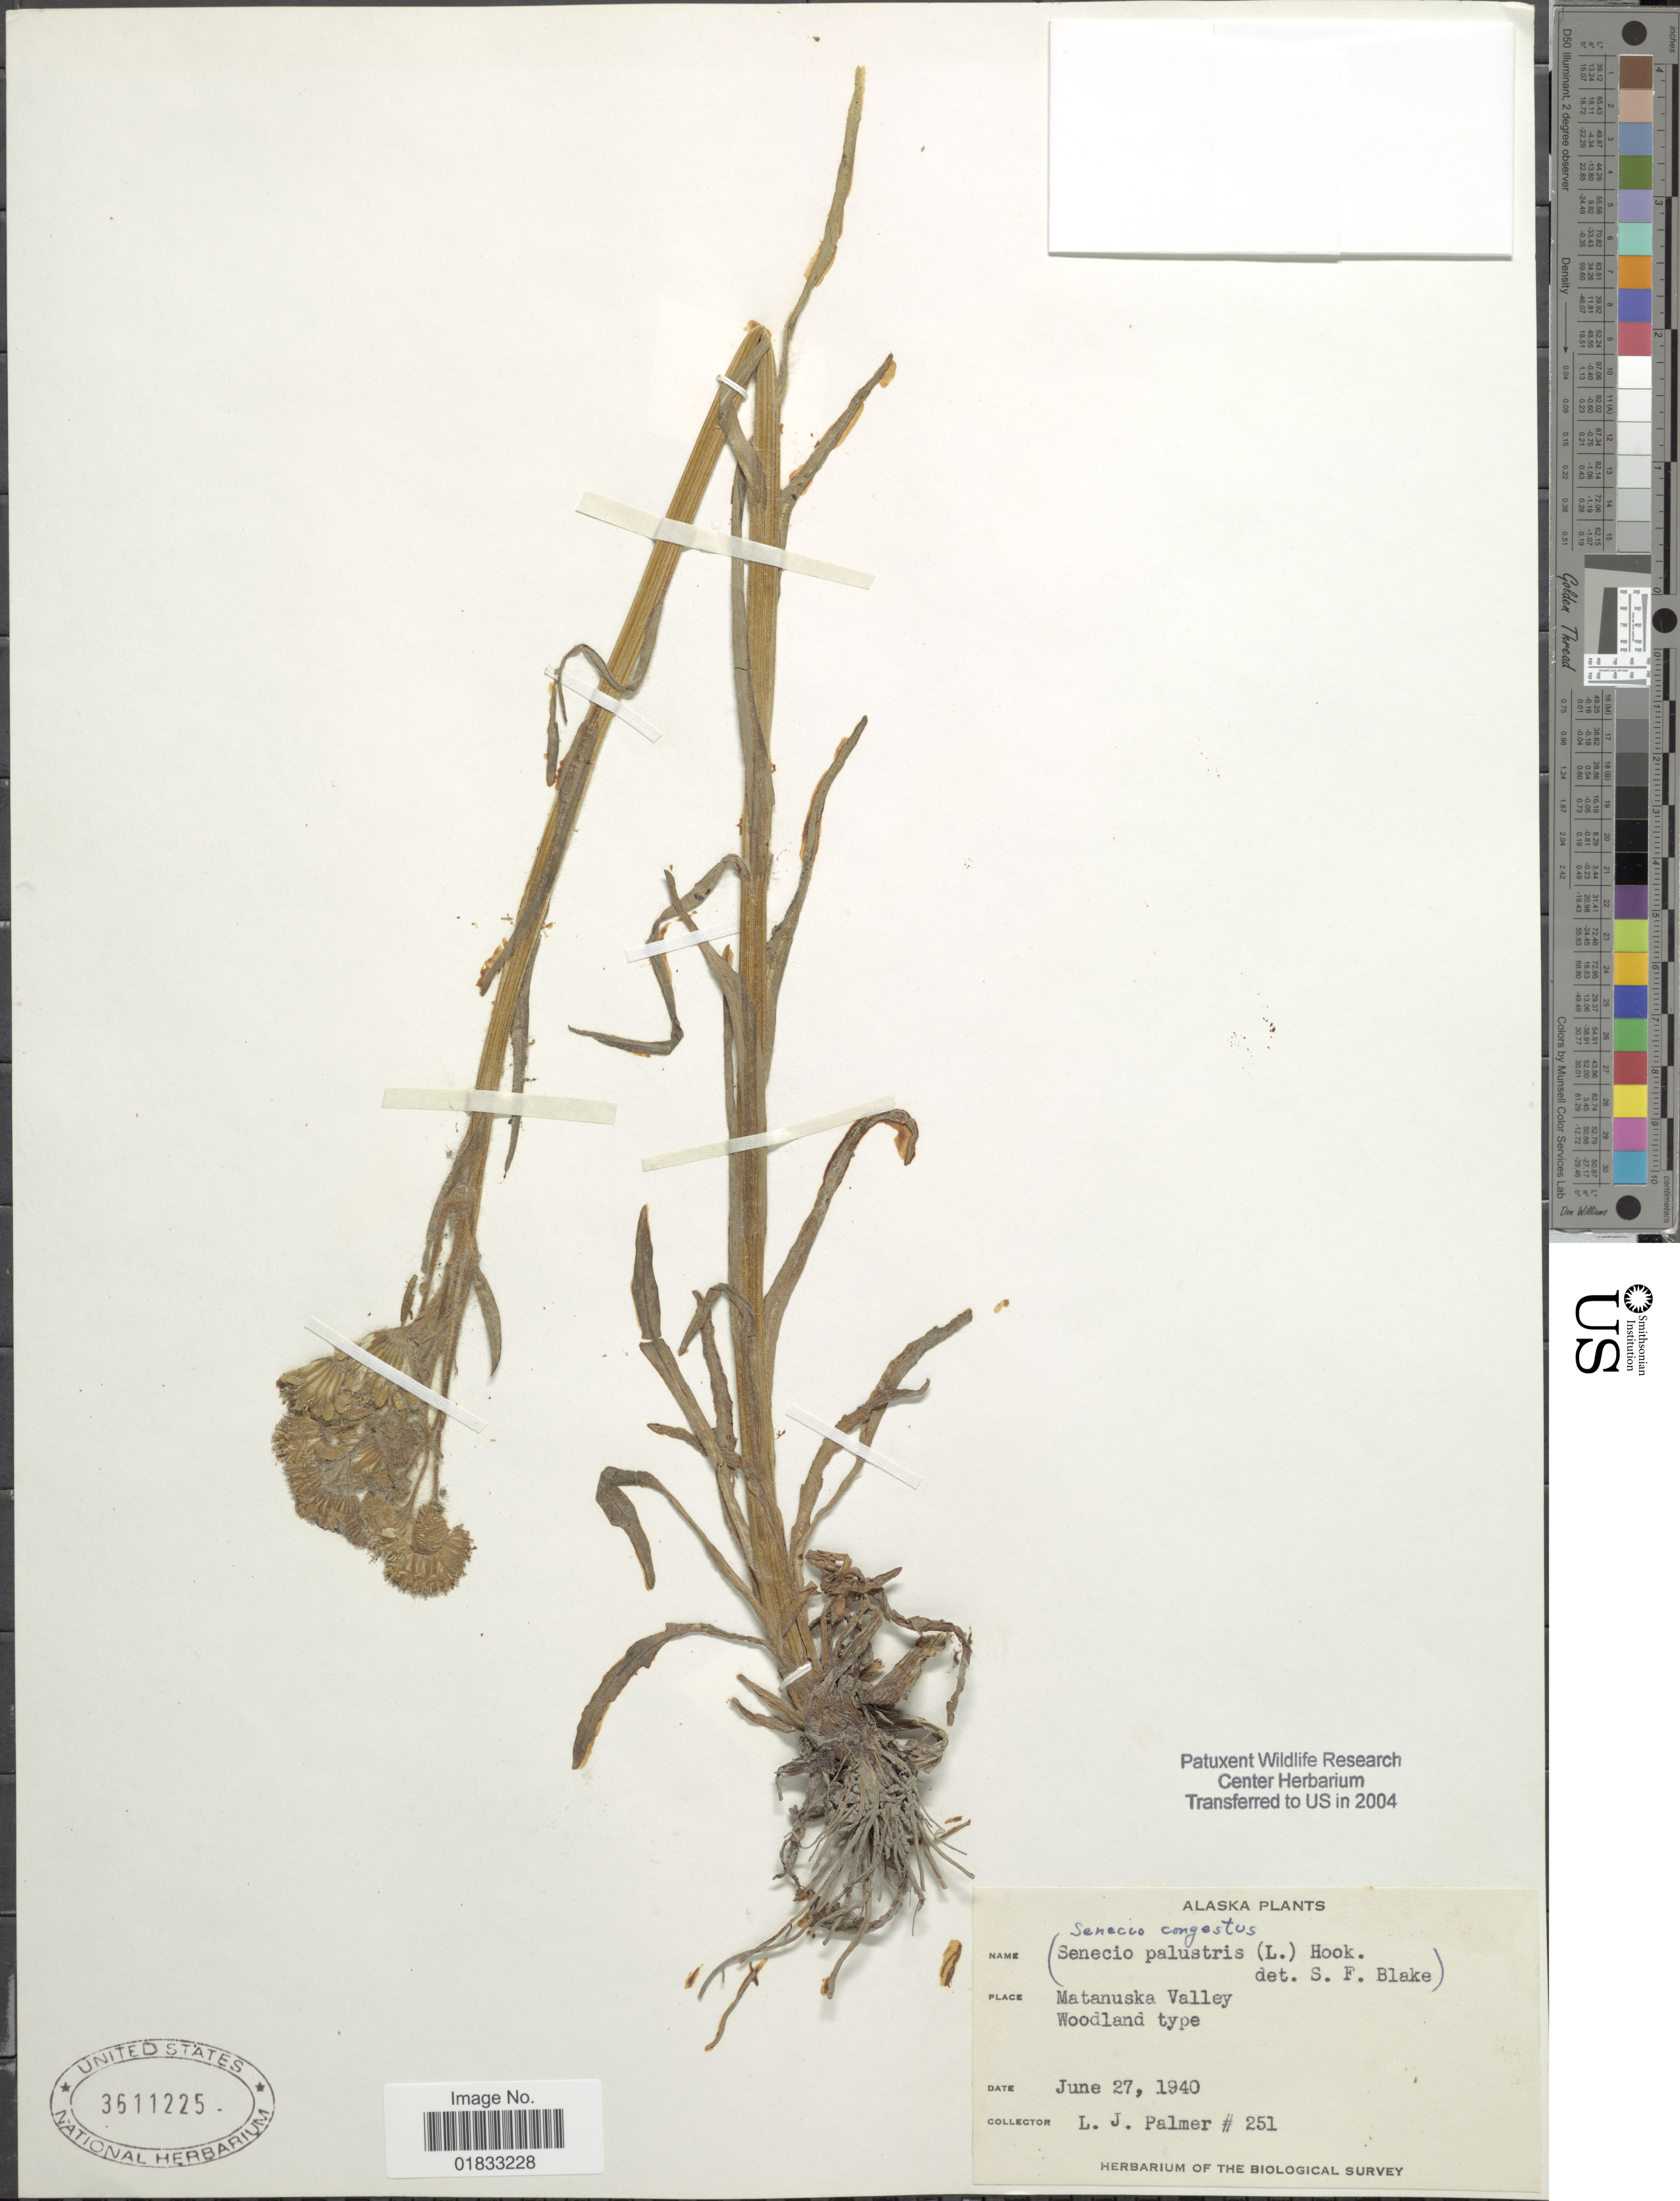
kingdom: Plantae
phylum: Tracheophyta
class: Magnoliopsida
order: Asterales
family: Asteraceae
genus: Tephroseris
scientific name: Tephroseris palustris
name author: (L.) Rchb.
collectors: L. J. Palmer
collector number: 251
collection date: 1940-06-27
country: United States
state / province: Alaska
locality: Matanuska Valley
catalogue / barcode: US 3611225